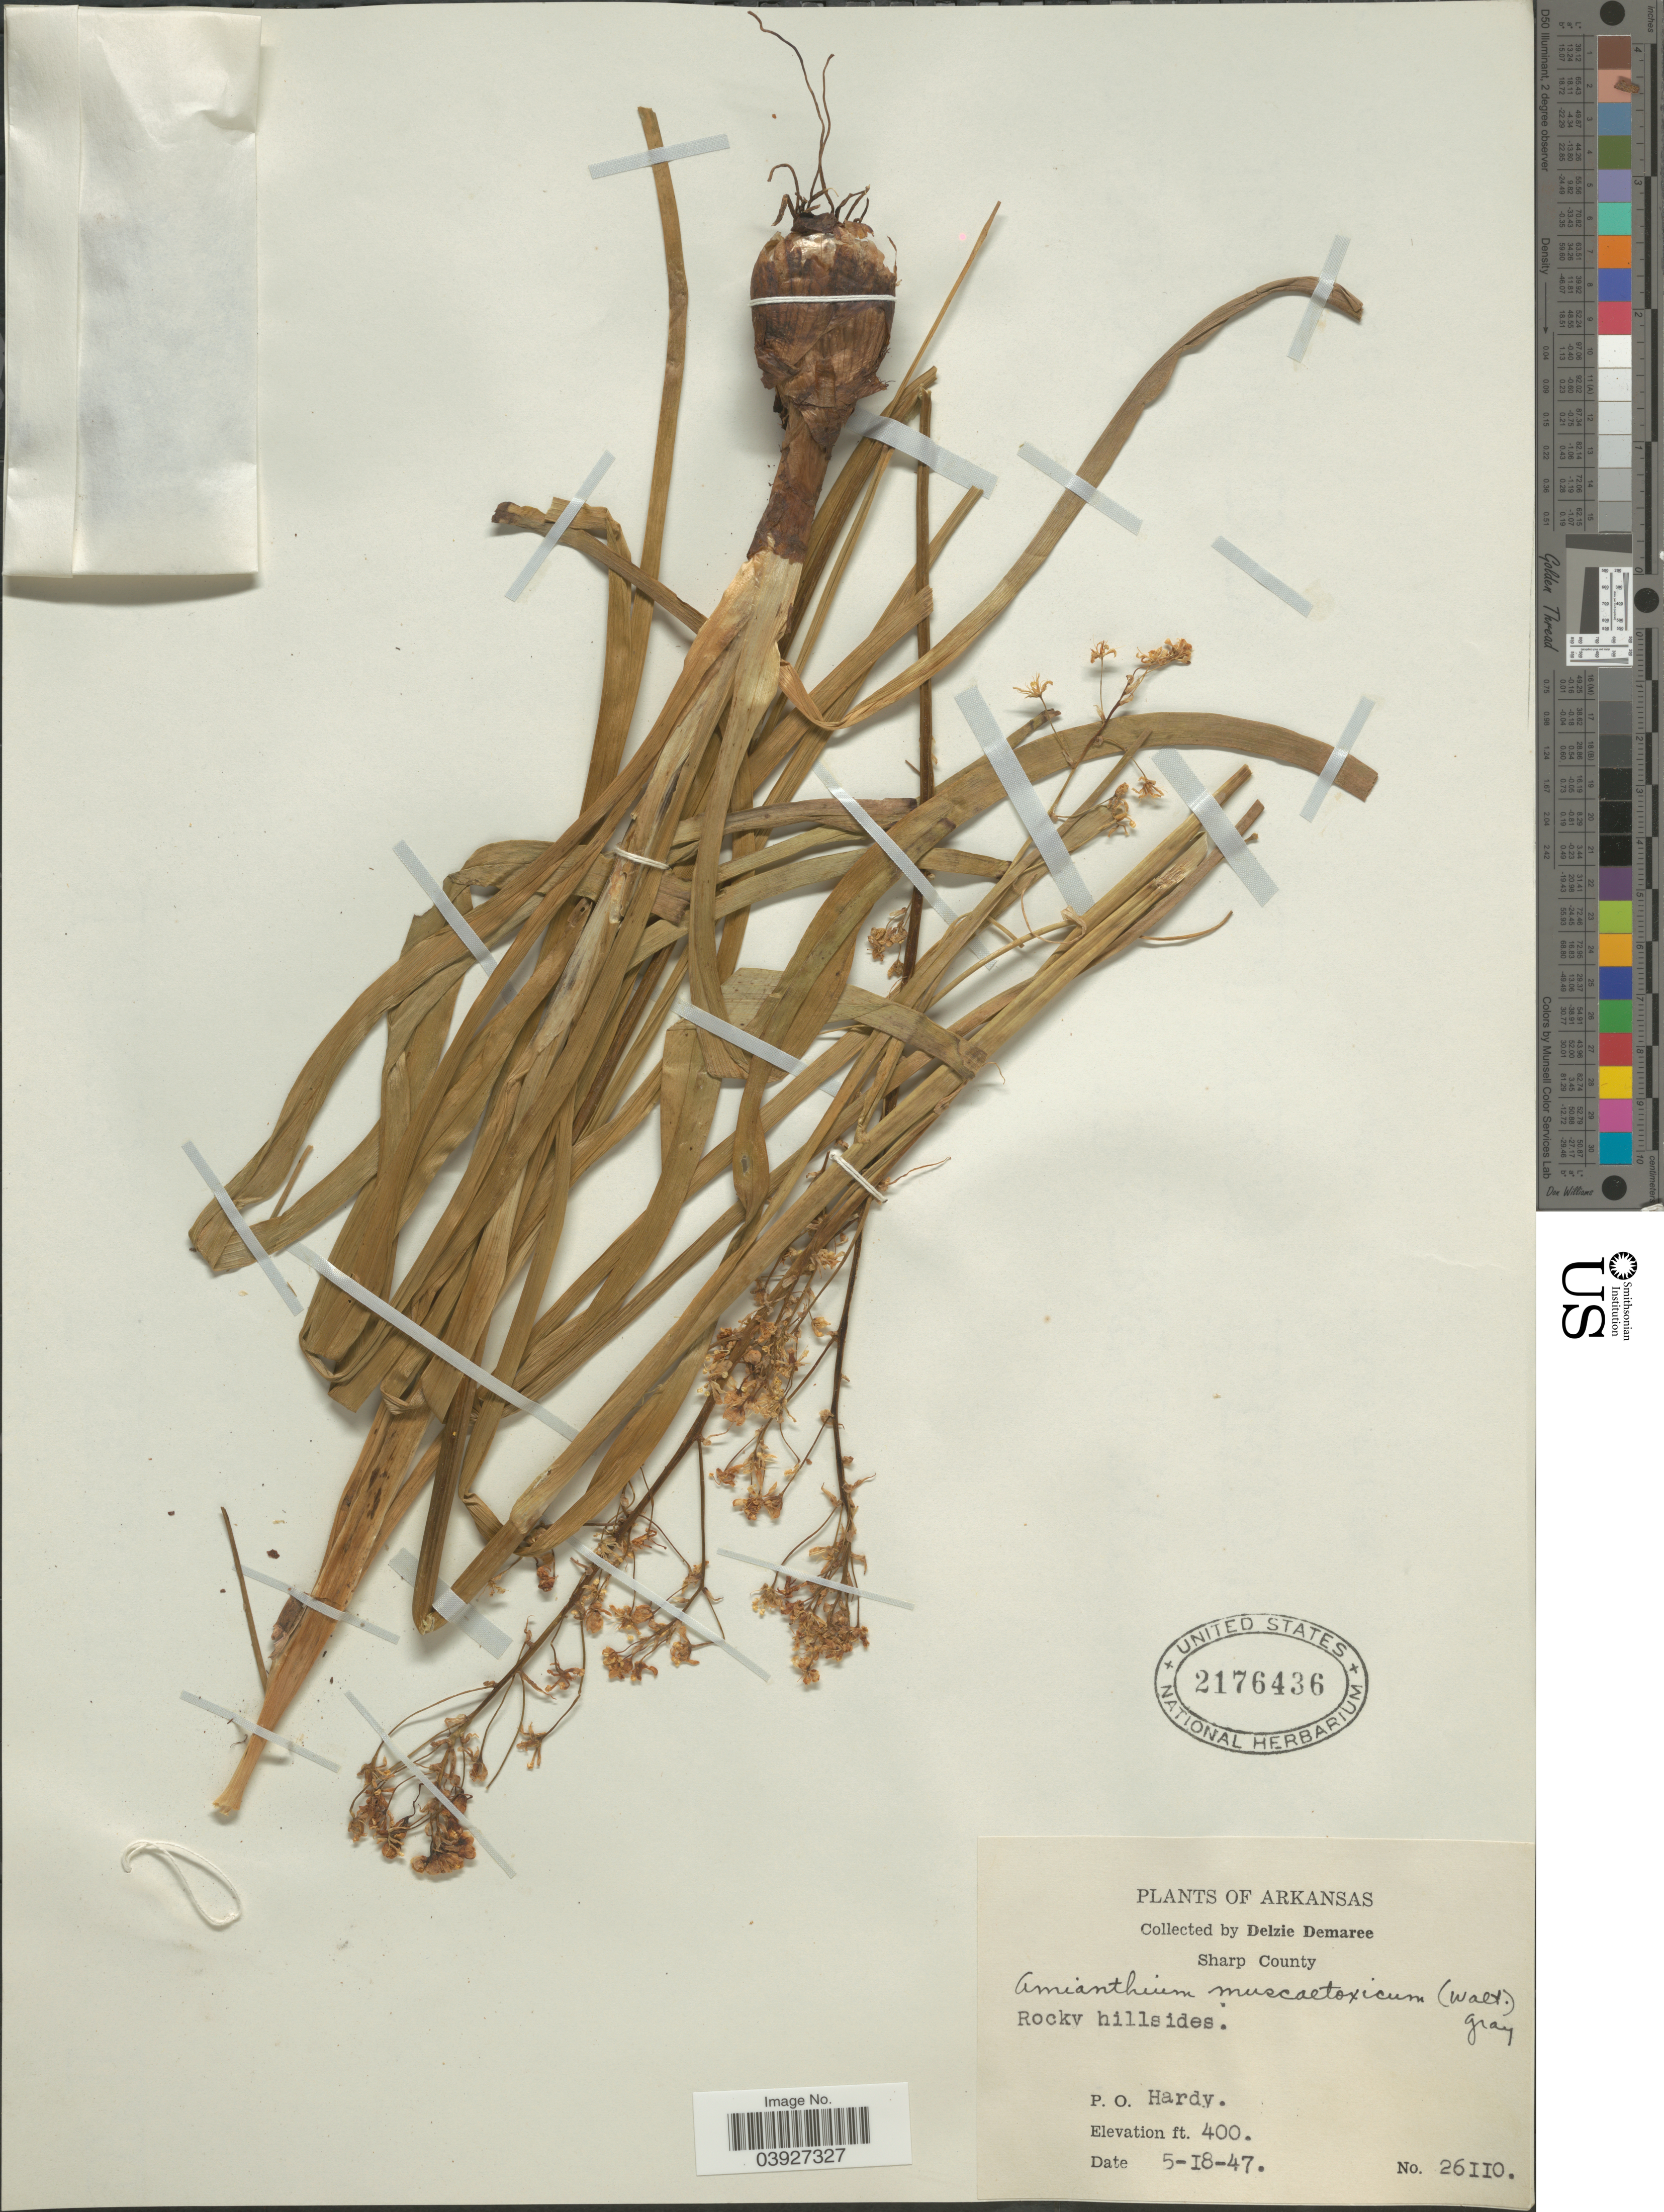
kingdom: Plantae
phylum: Tracheophyta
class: Liliopsida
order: Liliales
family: Melanthiaceae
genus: Amianthium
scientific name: Amianthium muscitoxicum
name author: (Walter) A. Gray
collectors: D. Demaree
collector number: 26110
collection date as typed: Transcribed d/m/y: 18/5/47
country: United States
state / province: Arkansas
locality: Sharp County. P. O. Hardy.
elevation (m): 122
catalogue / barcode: US 2176436